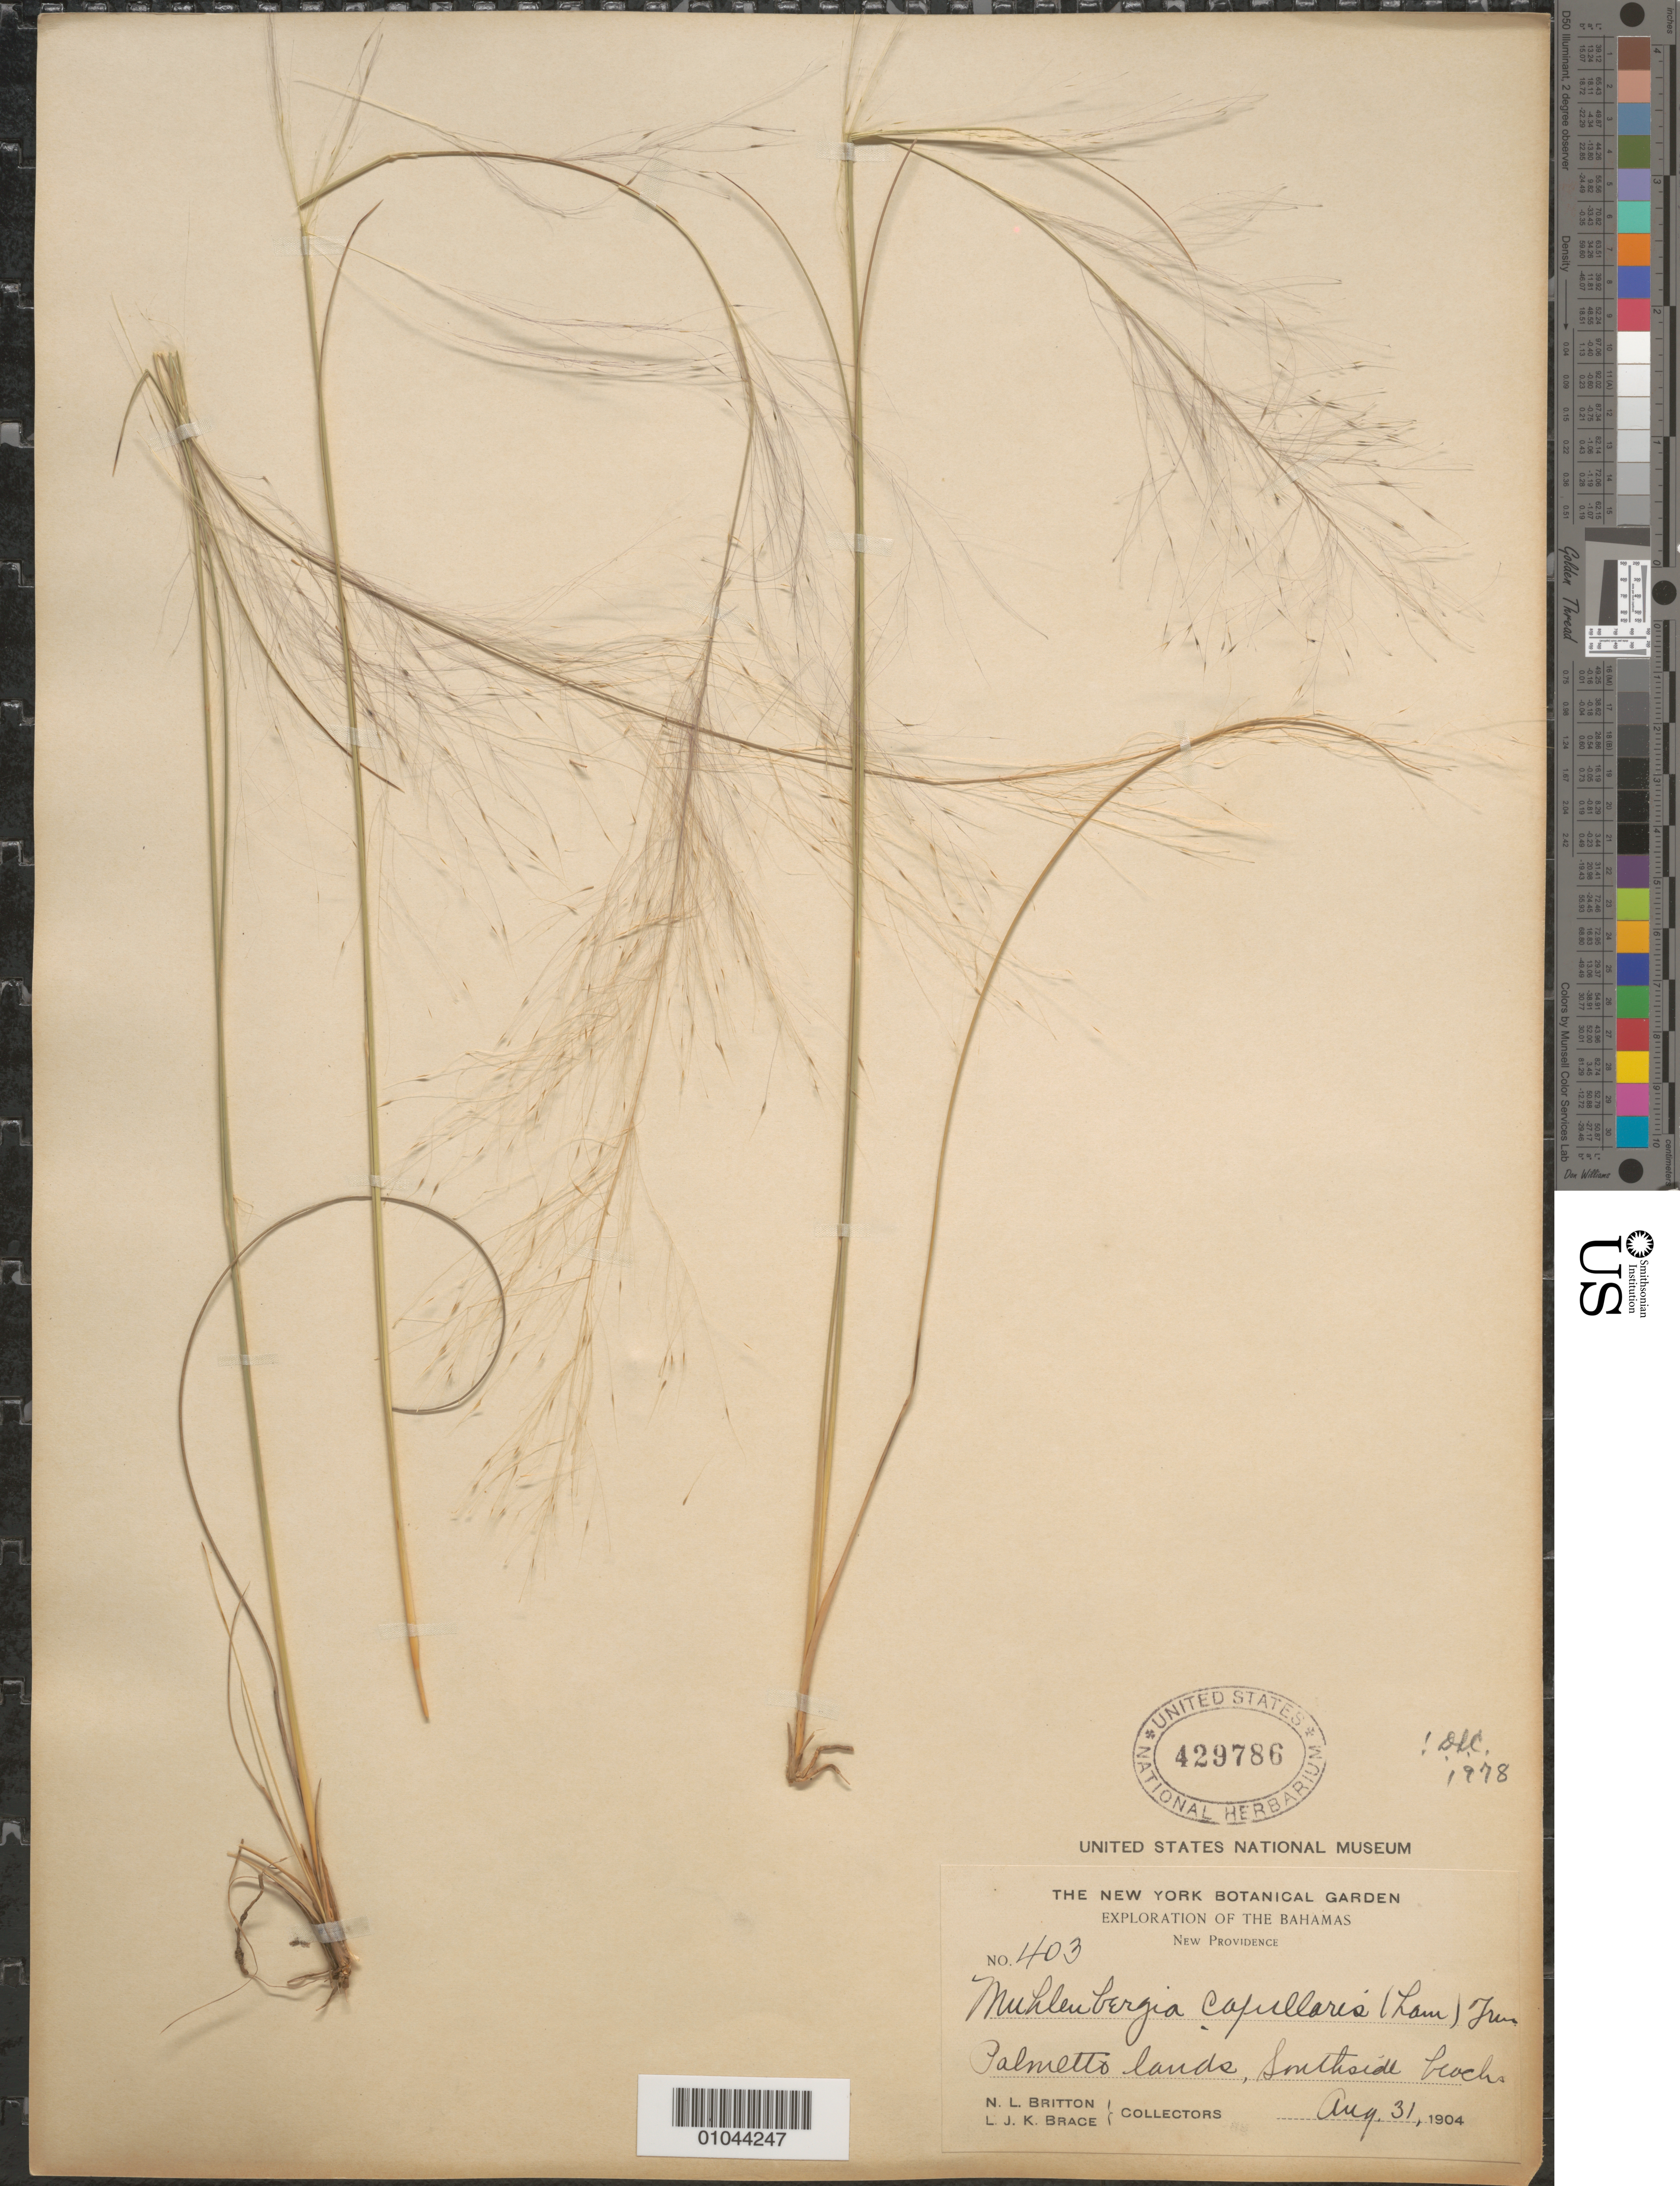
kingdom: Plantae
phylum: Tracheophyta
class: Liliopsida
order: Poales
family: Poaceae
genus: Muhlenbergia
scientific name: Muhlenbergia capillaris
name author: (Lam.) Trin.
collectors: N. Britton & L. J. K. Brace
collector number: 403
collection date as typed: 31 Aug 1904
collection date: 1904-08-31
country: Bahamas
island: New Providence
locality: Palmetto lands, smithside beach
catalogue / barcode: US 429786